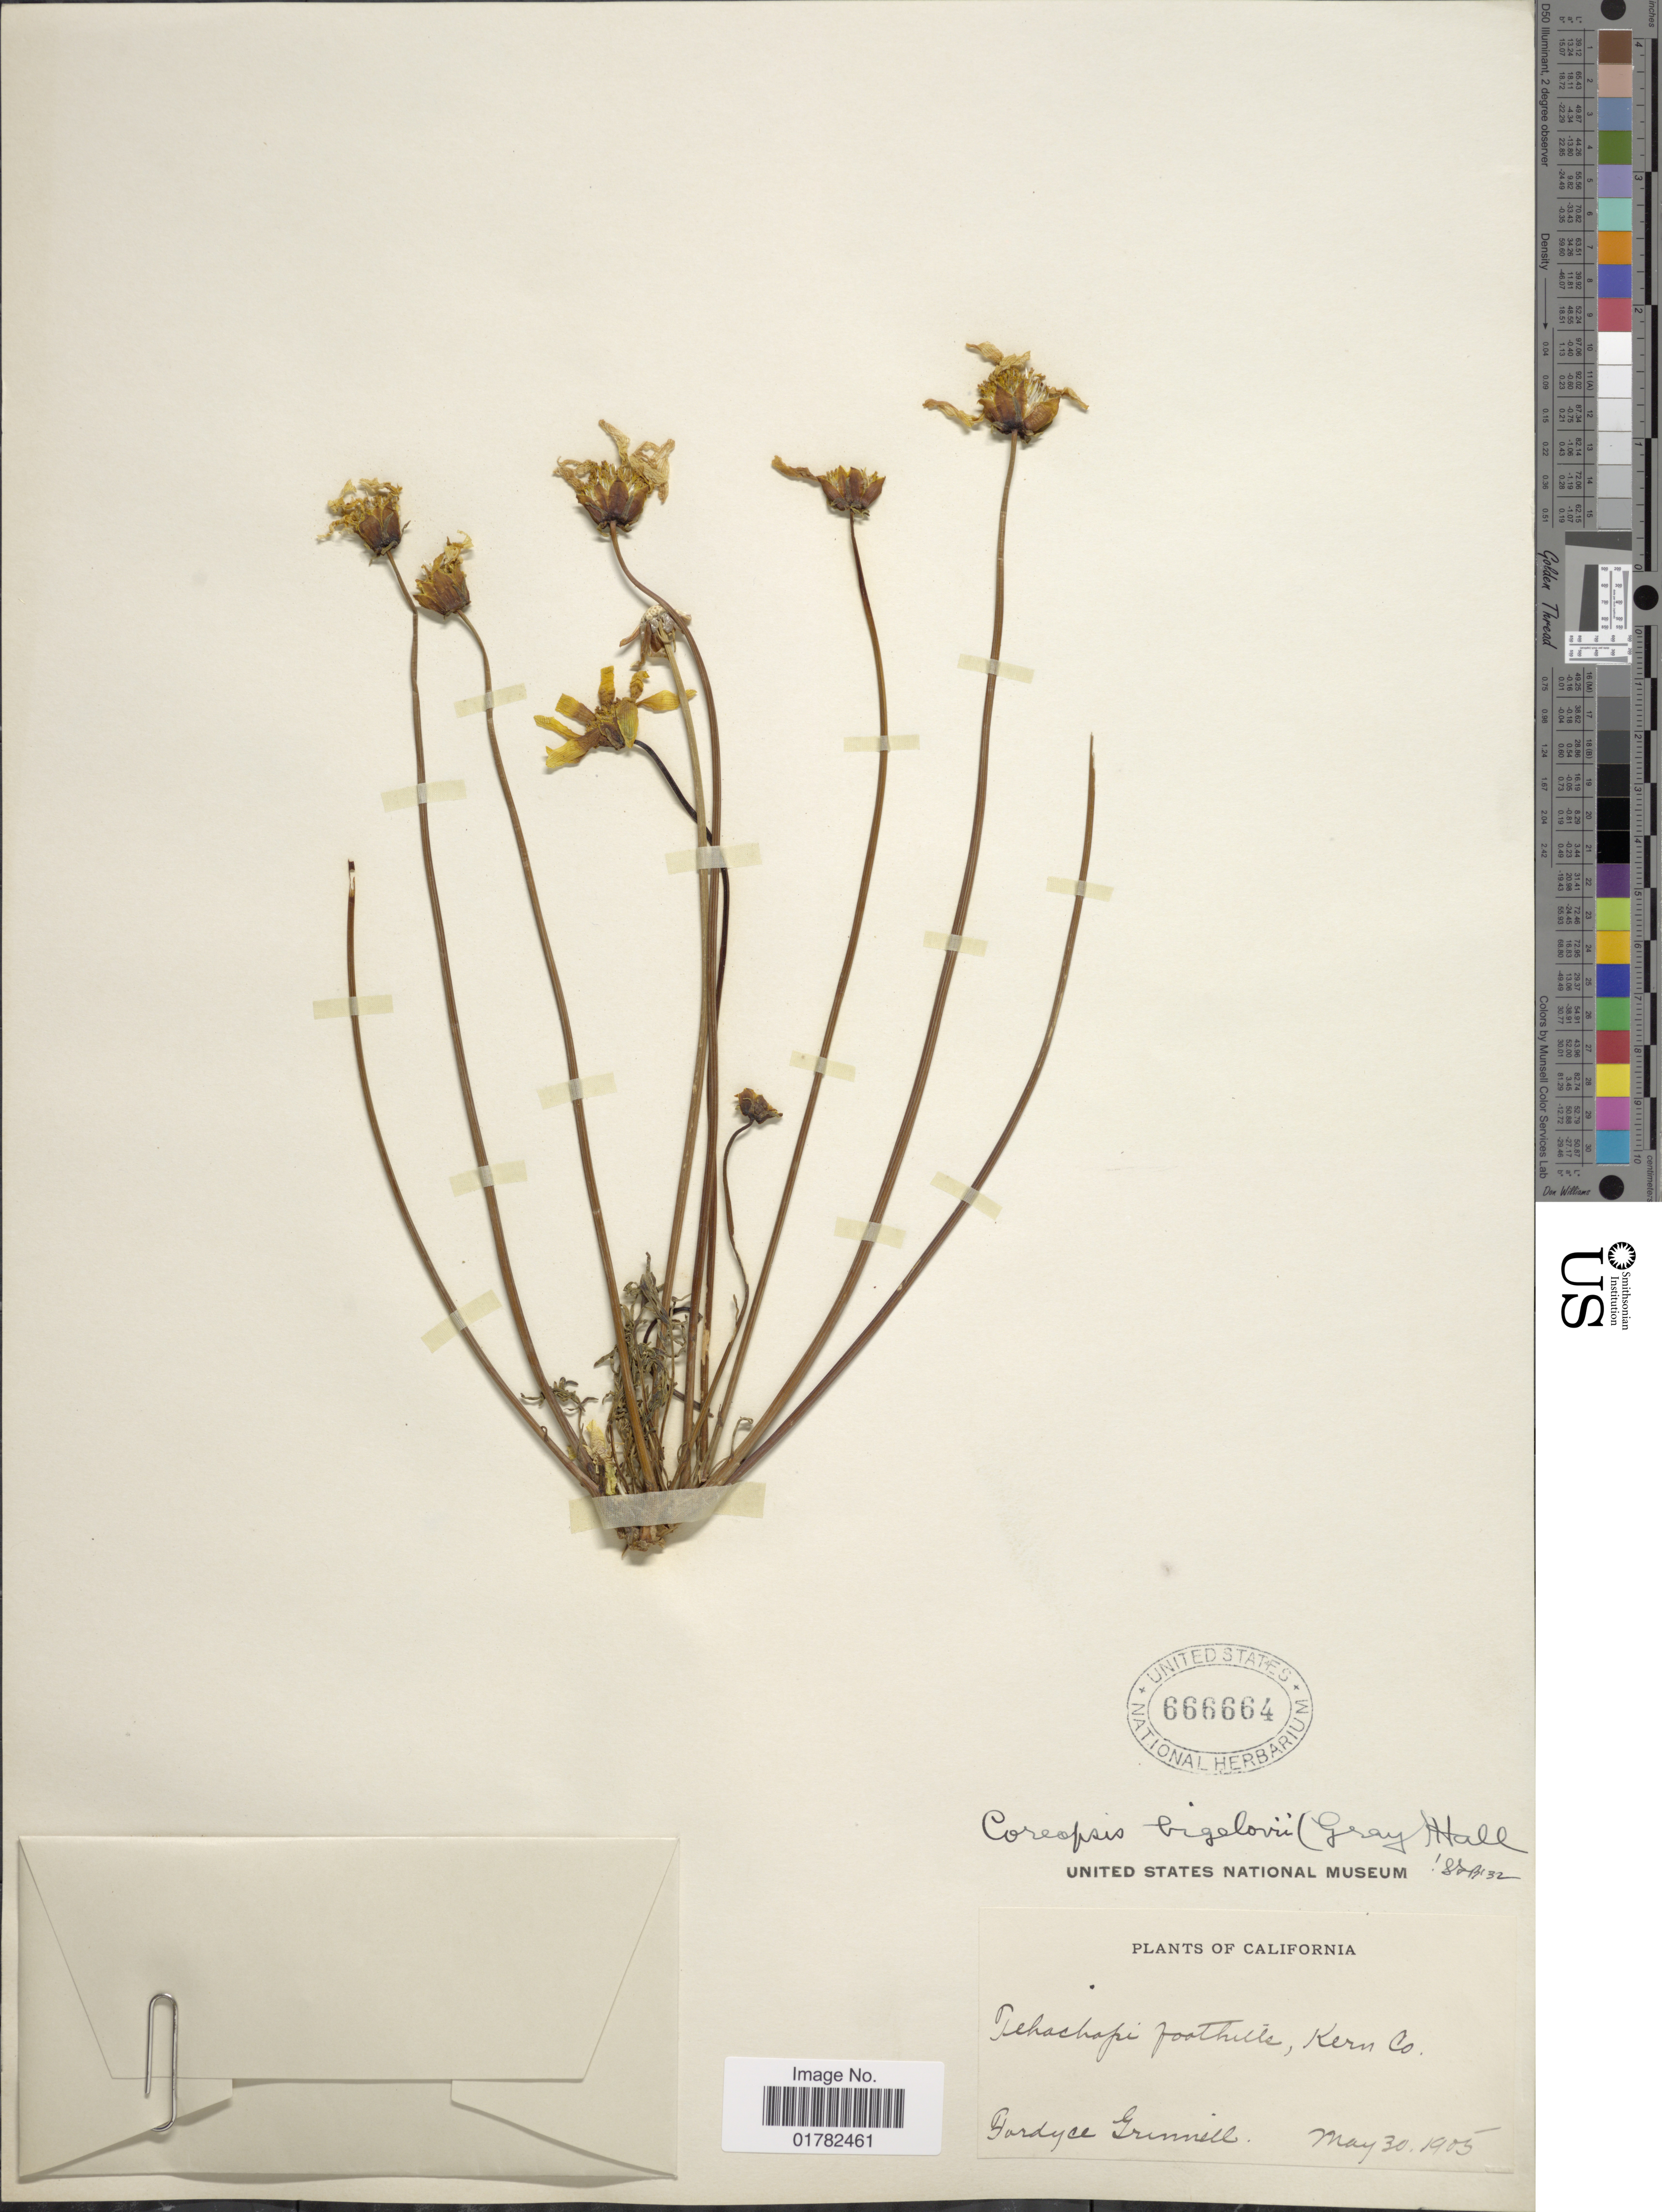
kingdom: Plantae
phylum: Tracheophyta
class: Magnoliopsida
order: Asterales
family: Asteraceae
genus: Coreopsis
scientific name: Coreopsis bigelovii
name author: (A. Gray) Voss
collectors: F. Grinnell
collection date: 1905-05-30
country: United States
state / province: California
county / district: Kern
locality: Kern Co.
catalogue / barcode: US 666664